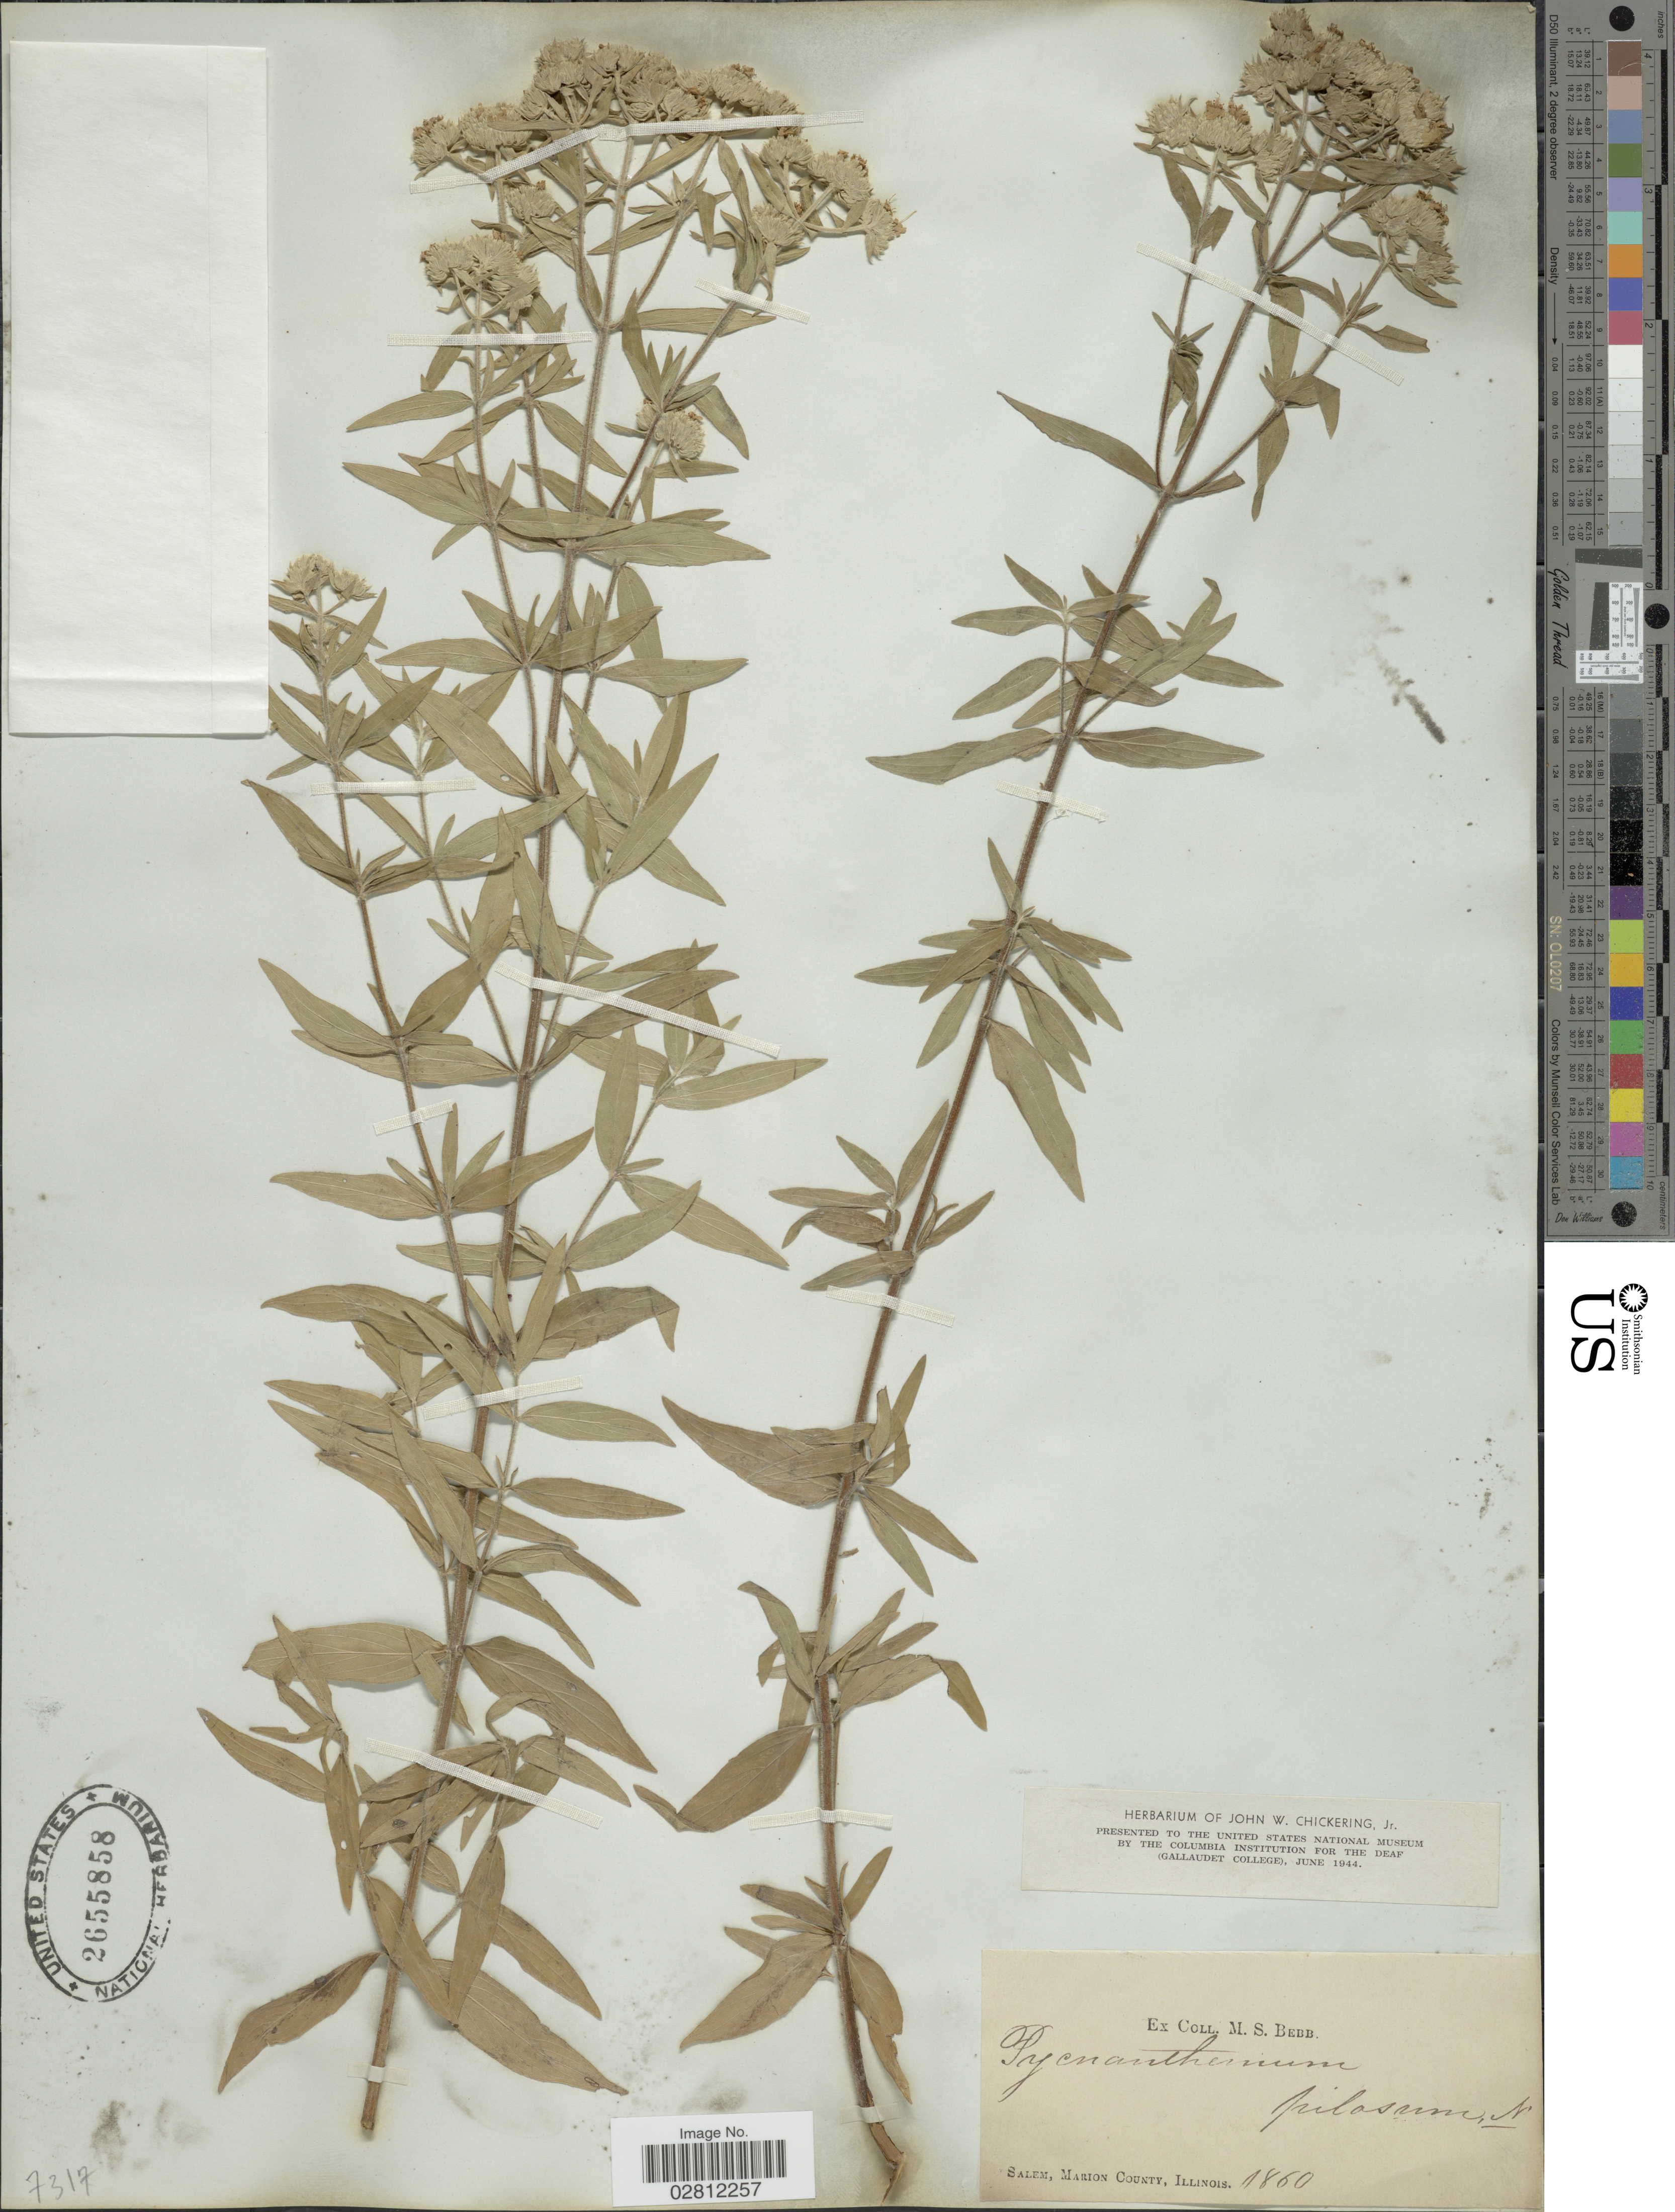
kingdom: Plantae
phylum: Tracheophyta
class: Magnoliopsida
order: Lamiales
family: Lamiaceae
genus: Pycnanthemum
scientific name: Pycnanthemum pilosum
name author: Nutt.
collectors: M. Bebb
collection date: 1860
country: United States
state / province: Illinois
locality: Salem, Marion County.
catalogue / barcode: US 2655858